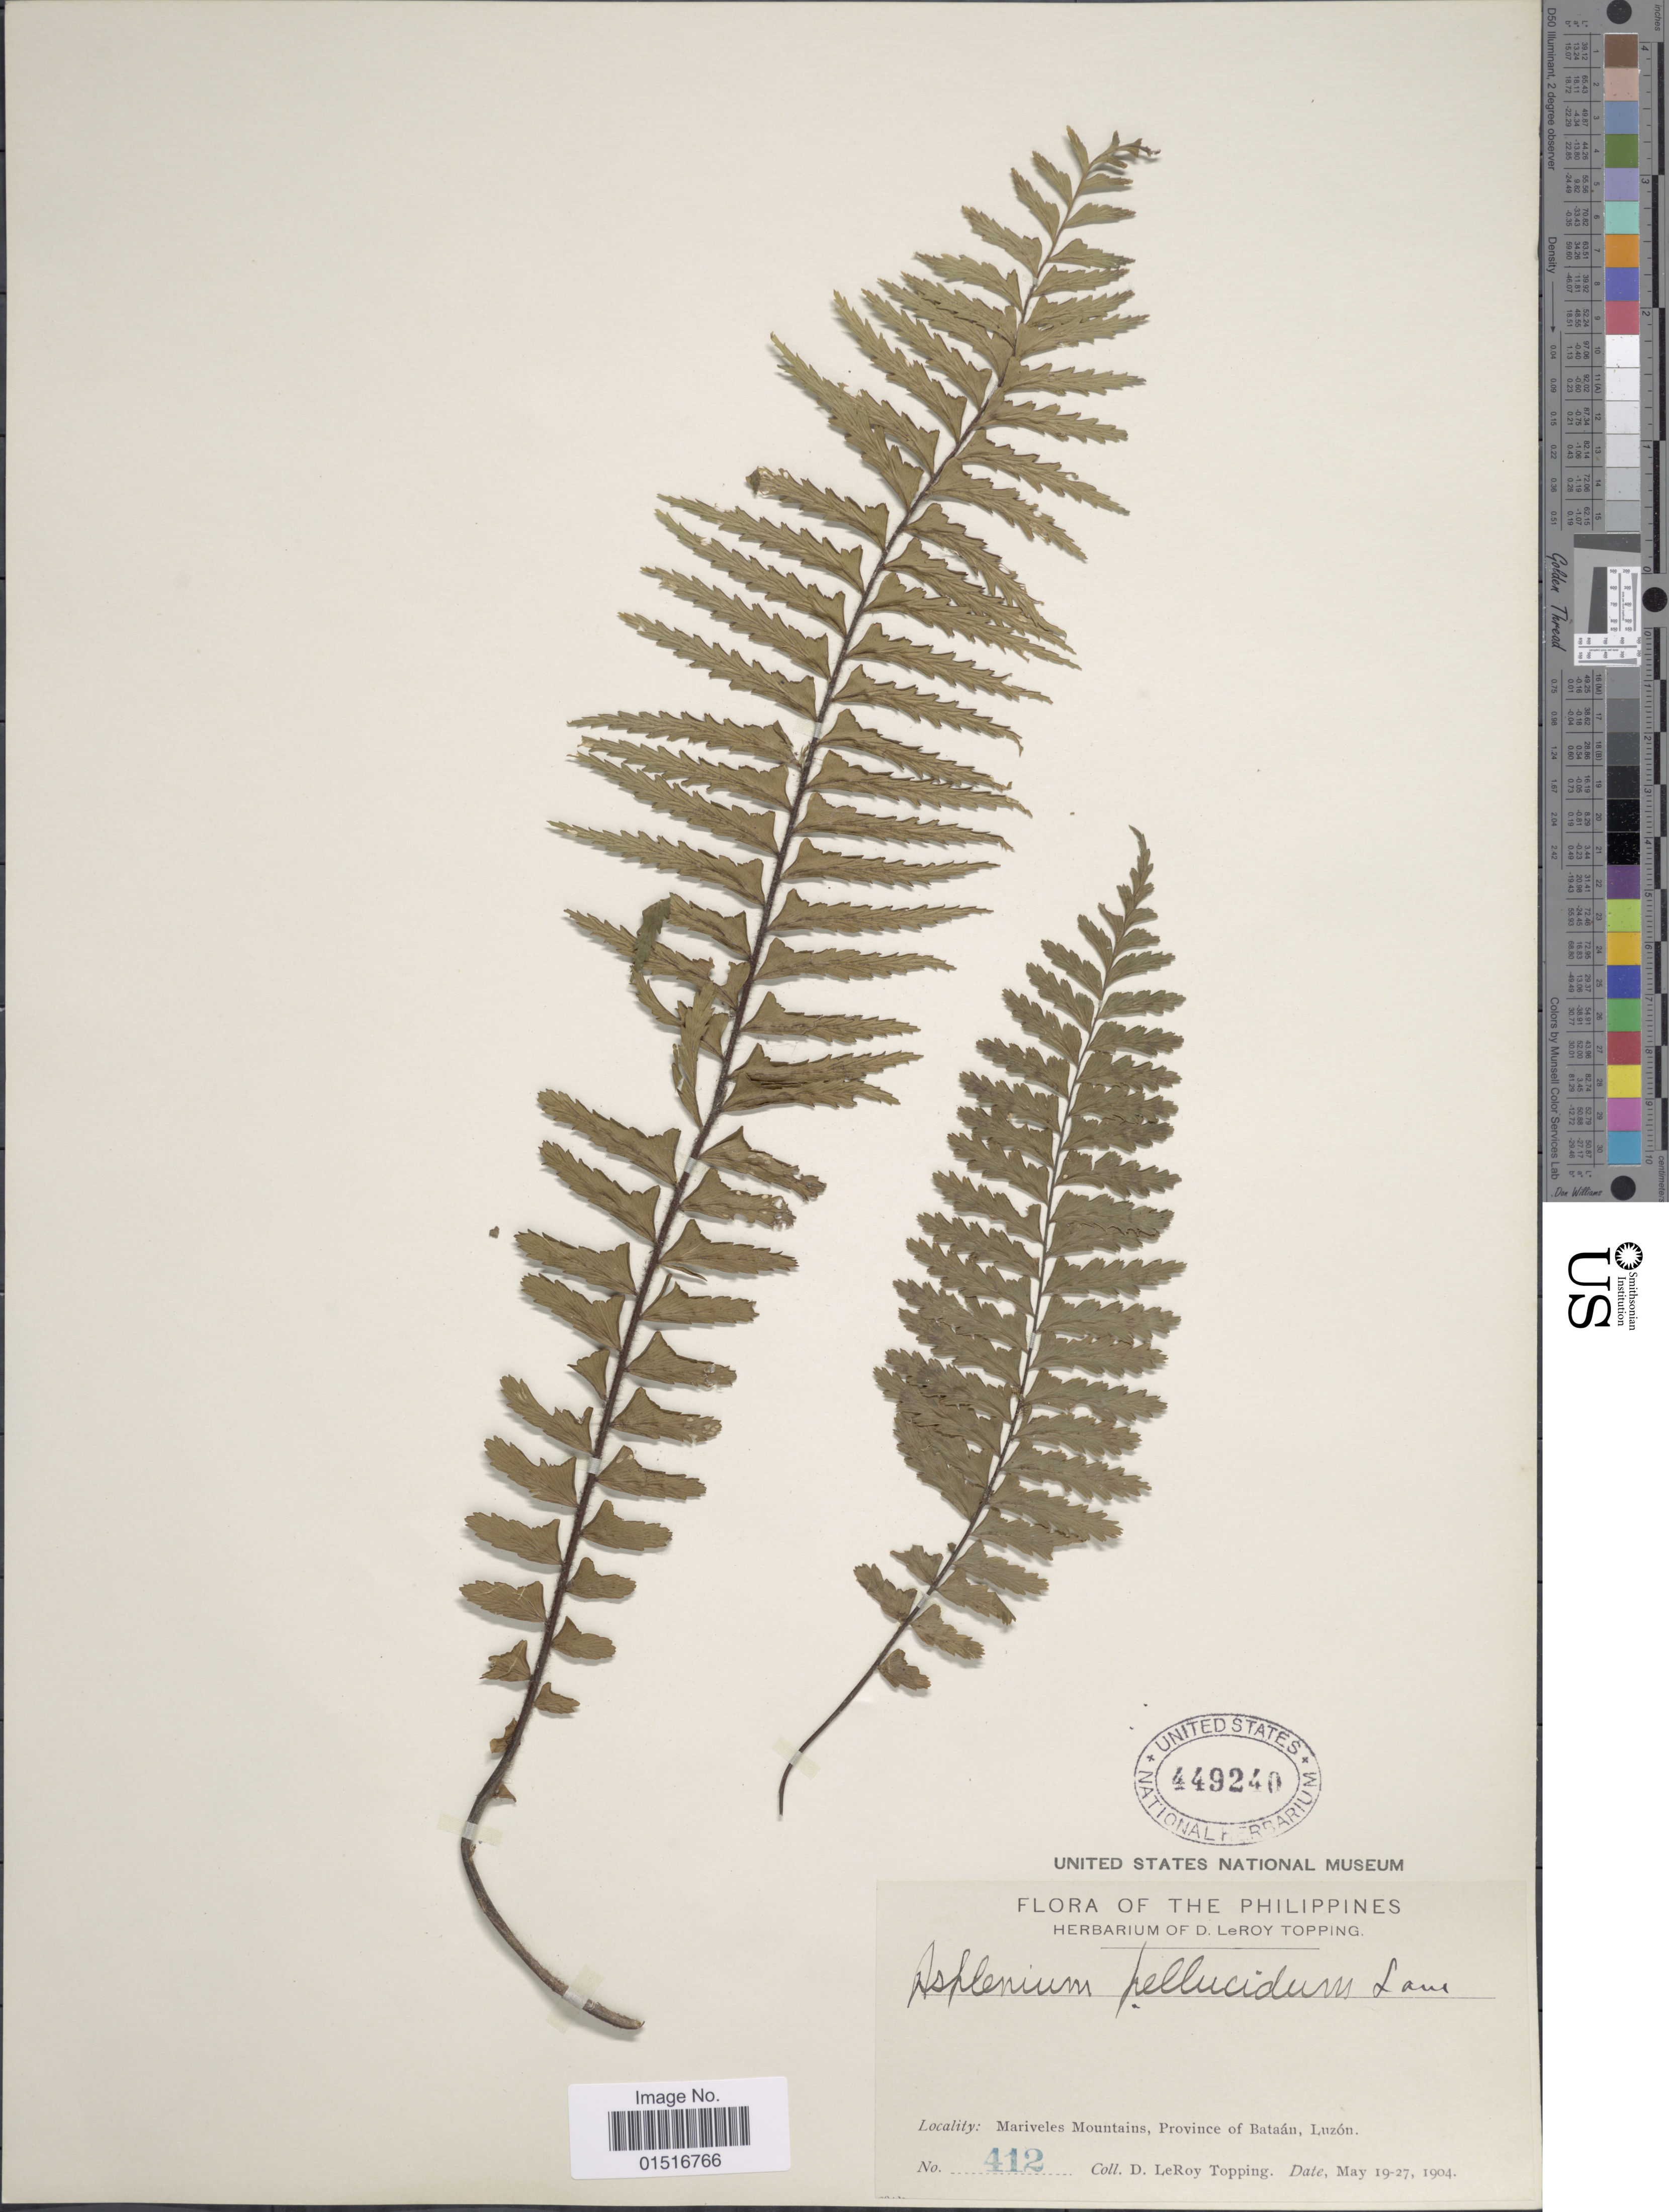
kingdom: Plantae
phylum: Tracheophyta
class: Polypodiopsida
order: Polypodiales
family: Aspleniaceae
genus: Asplenium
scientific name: Asplenium pellucidum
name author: Lam.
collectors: D. L. Topping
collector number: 412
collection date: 1904-05-19/1904-05-27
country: Philippines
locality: Mariveles Mountains, Province of Bataan, Luzon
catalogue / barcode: US 449240